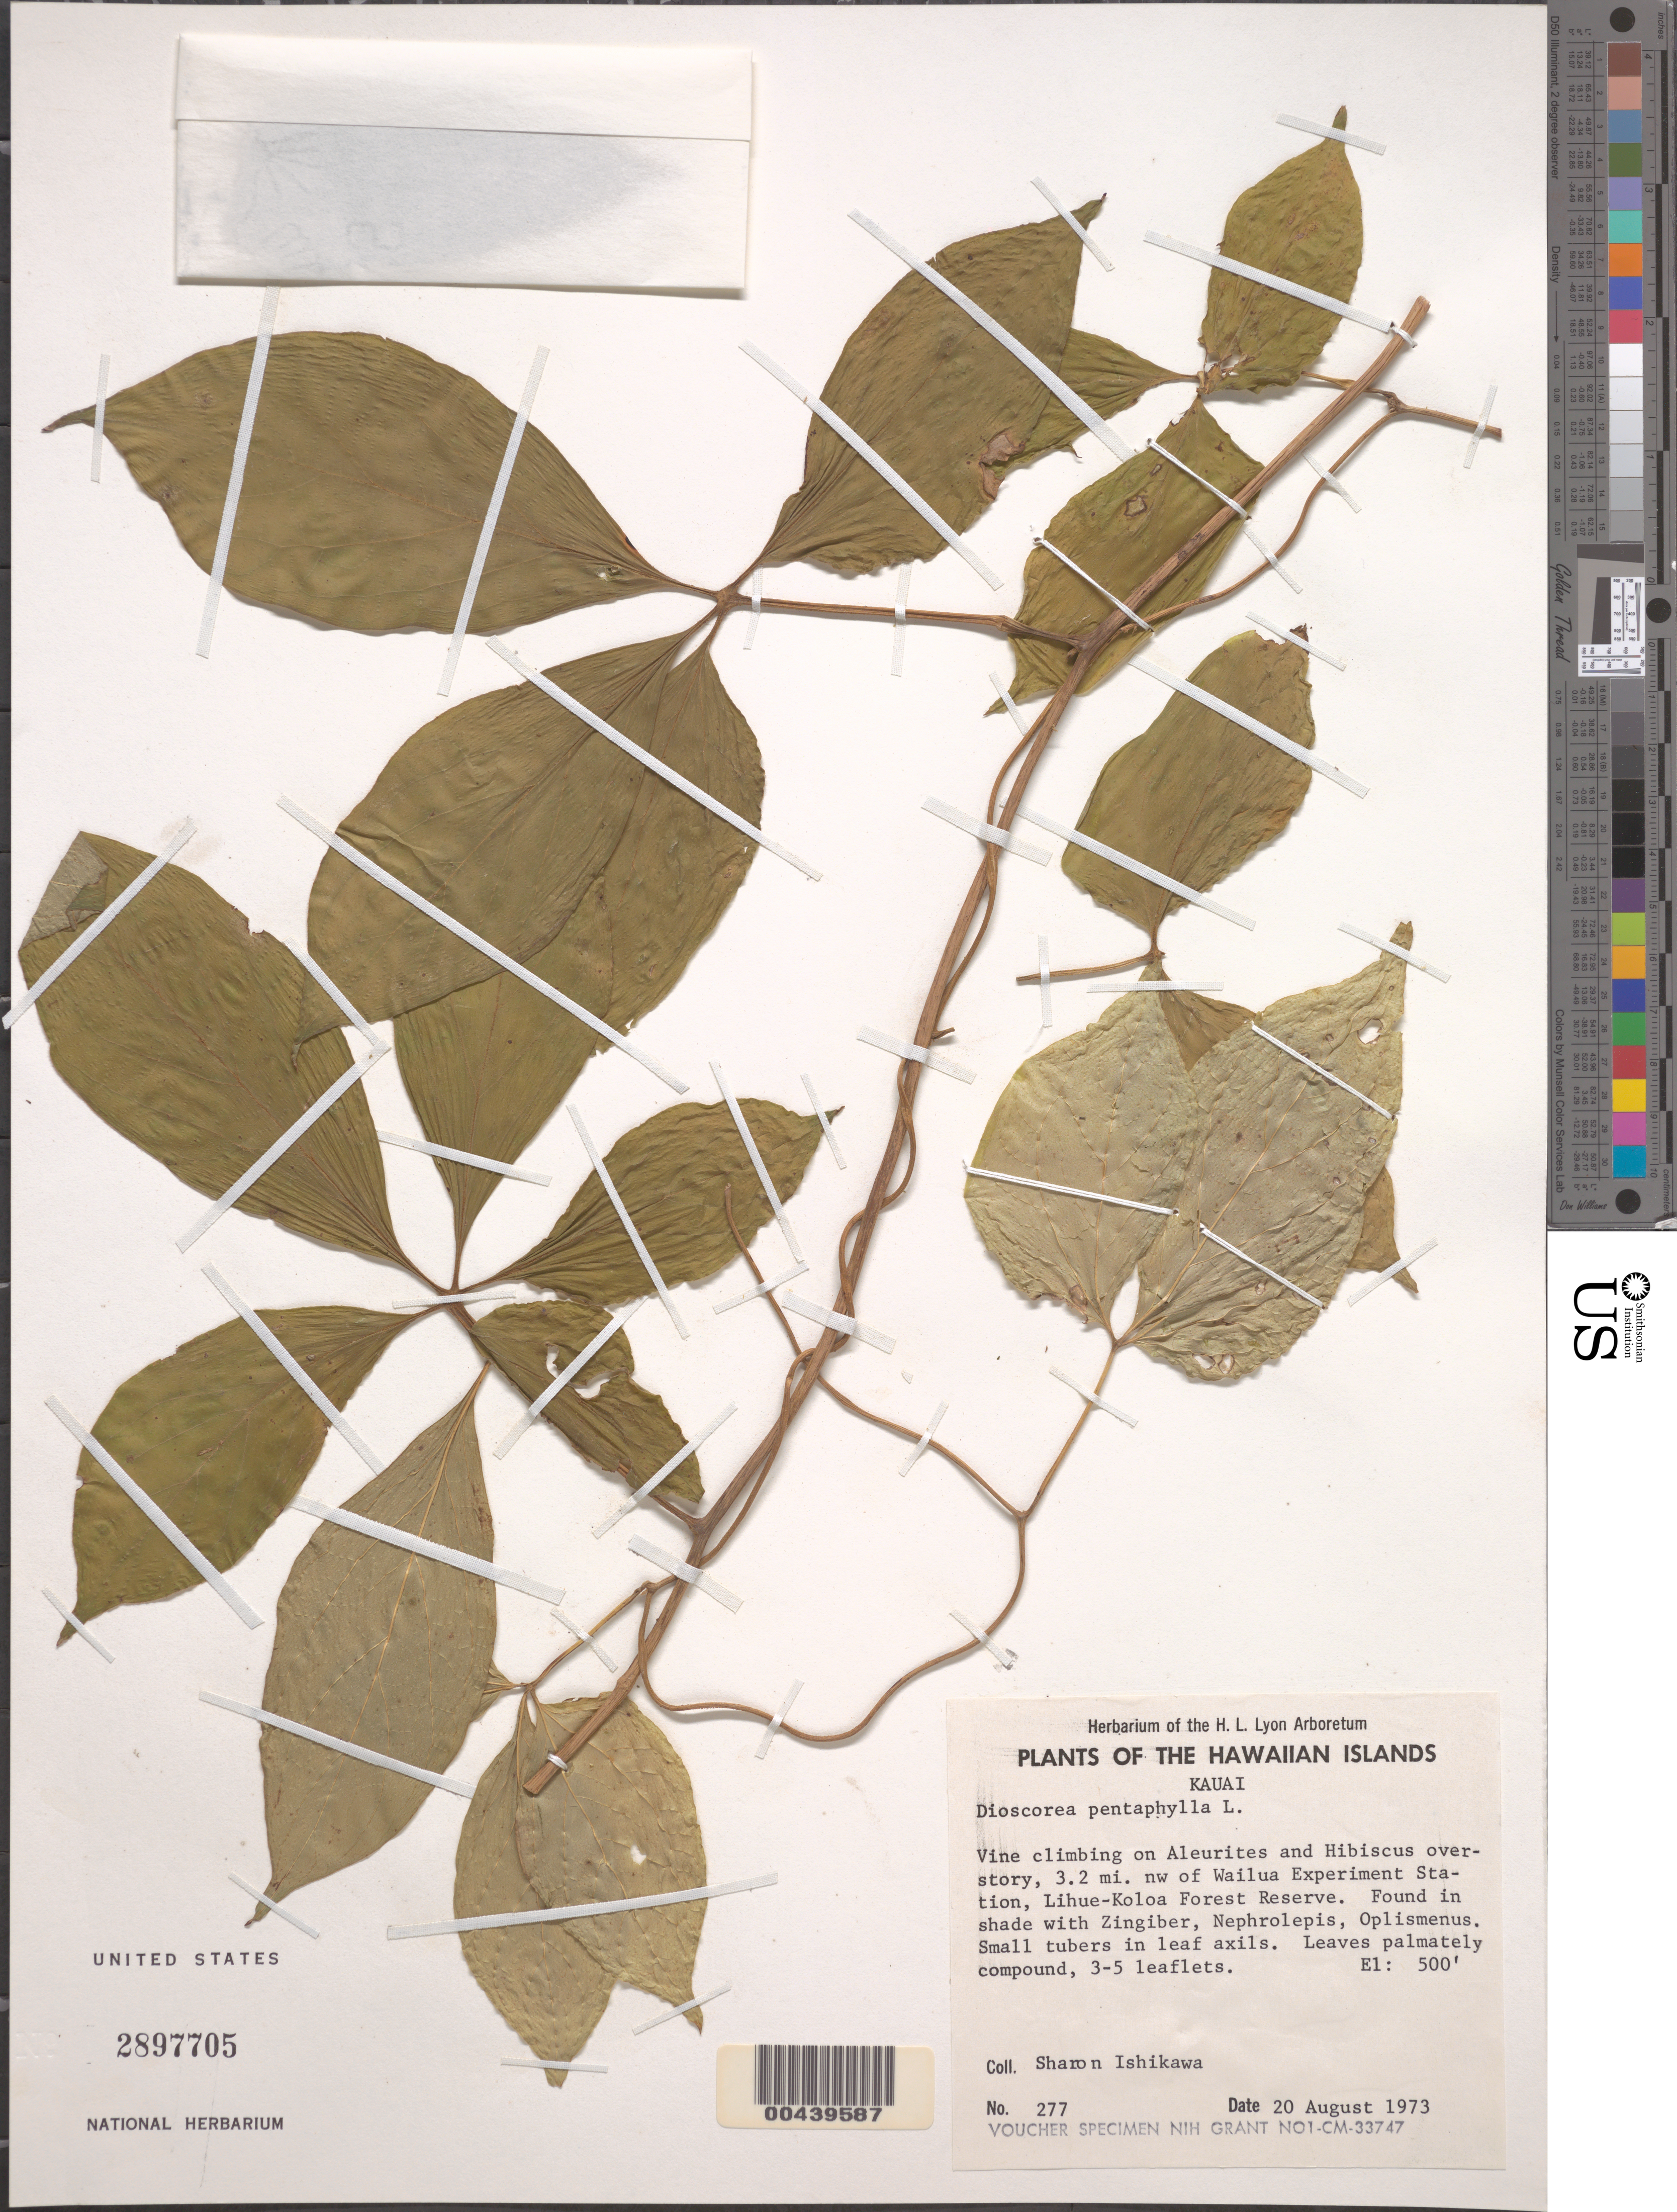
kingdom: Plantae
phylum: Tracheophyta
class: Liliopsida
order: Dioscoreales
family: Dioscoreaceae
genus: Dioscorea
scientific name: Dioscorea pentaphylla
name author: L.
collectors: S. S. Ishikawa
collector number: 277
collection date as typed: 20 Aug 1973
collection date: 1973-08-20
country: United States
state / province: Hawaii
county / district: Kauai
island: Kaua'i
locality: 3.2 mi NW of Wailua Experiment Station, Lihue-Koloa Forest Reserve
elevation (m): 152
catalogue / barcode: US 2897705